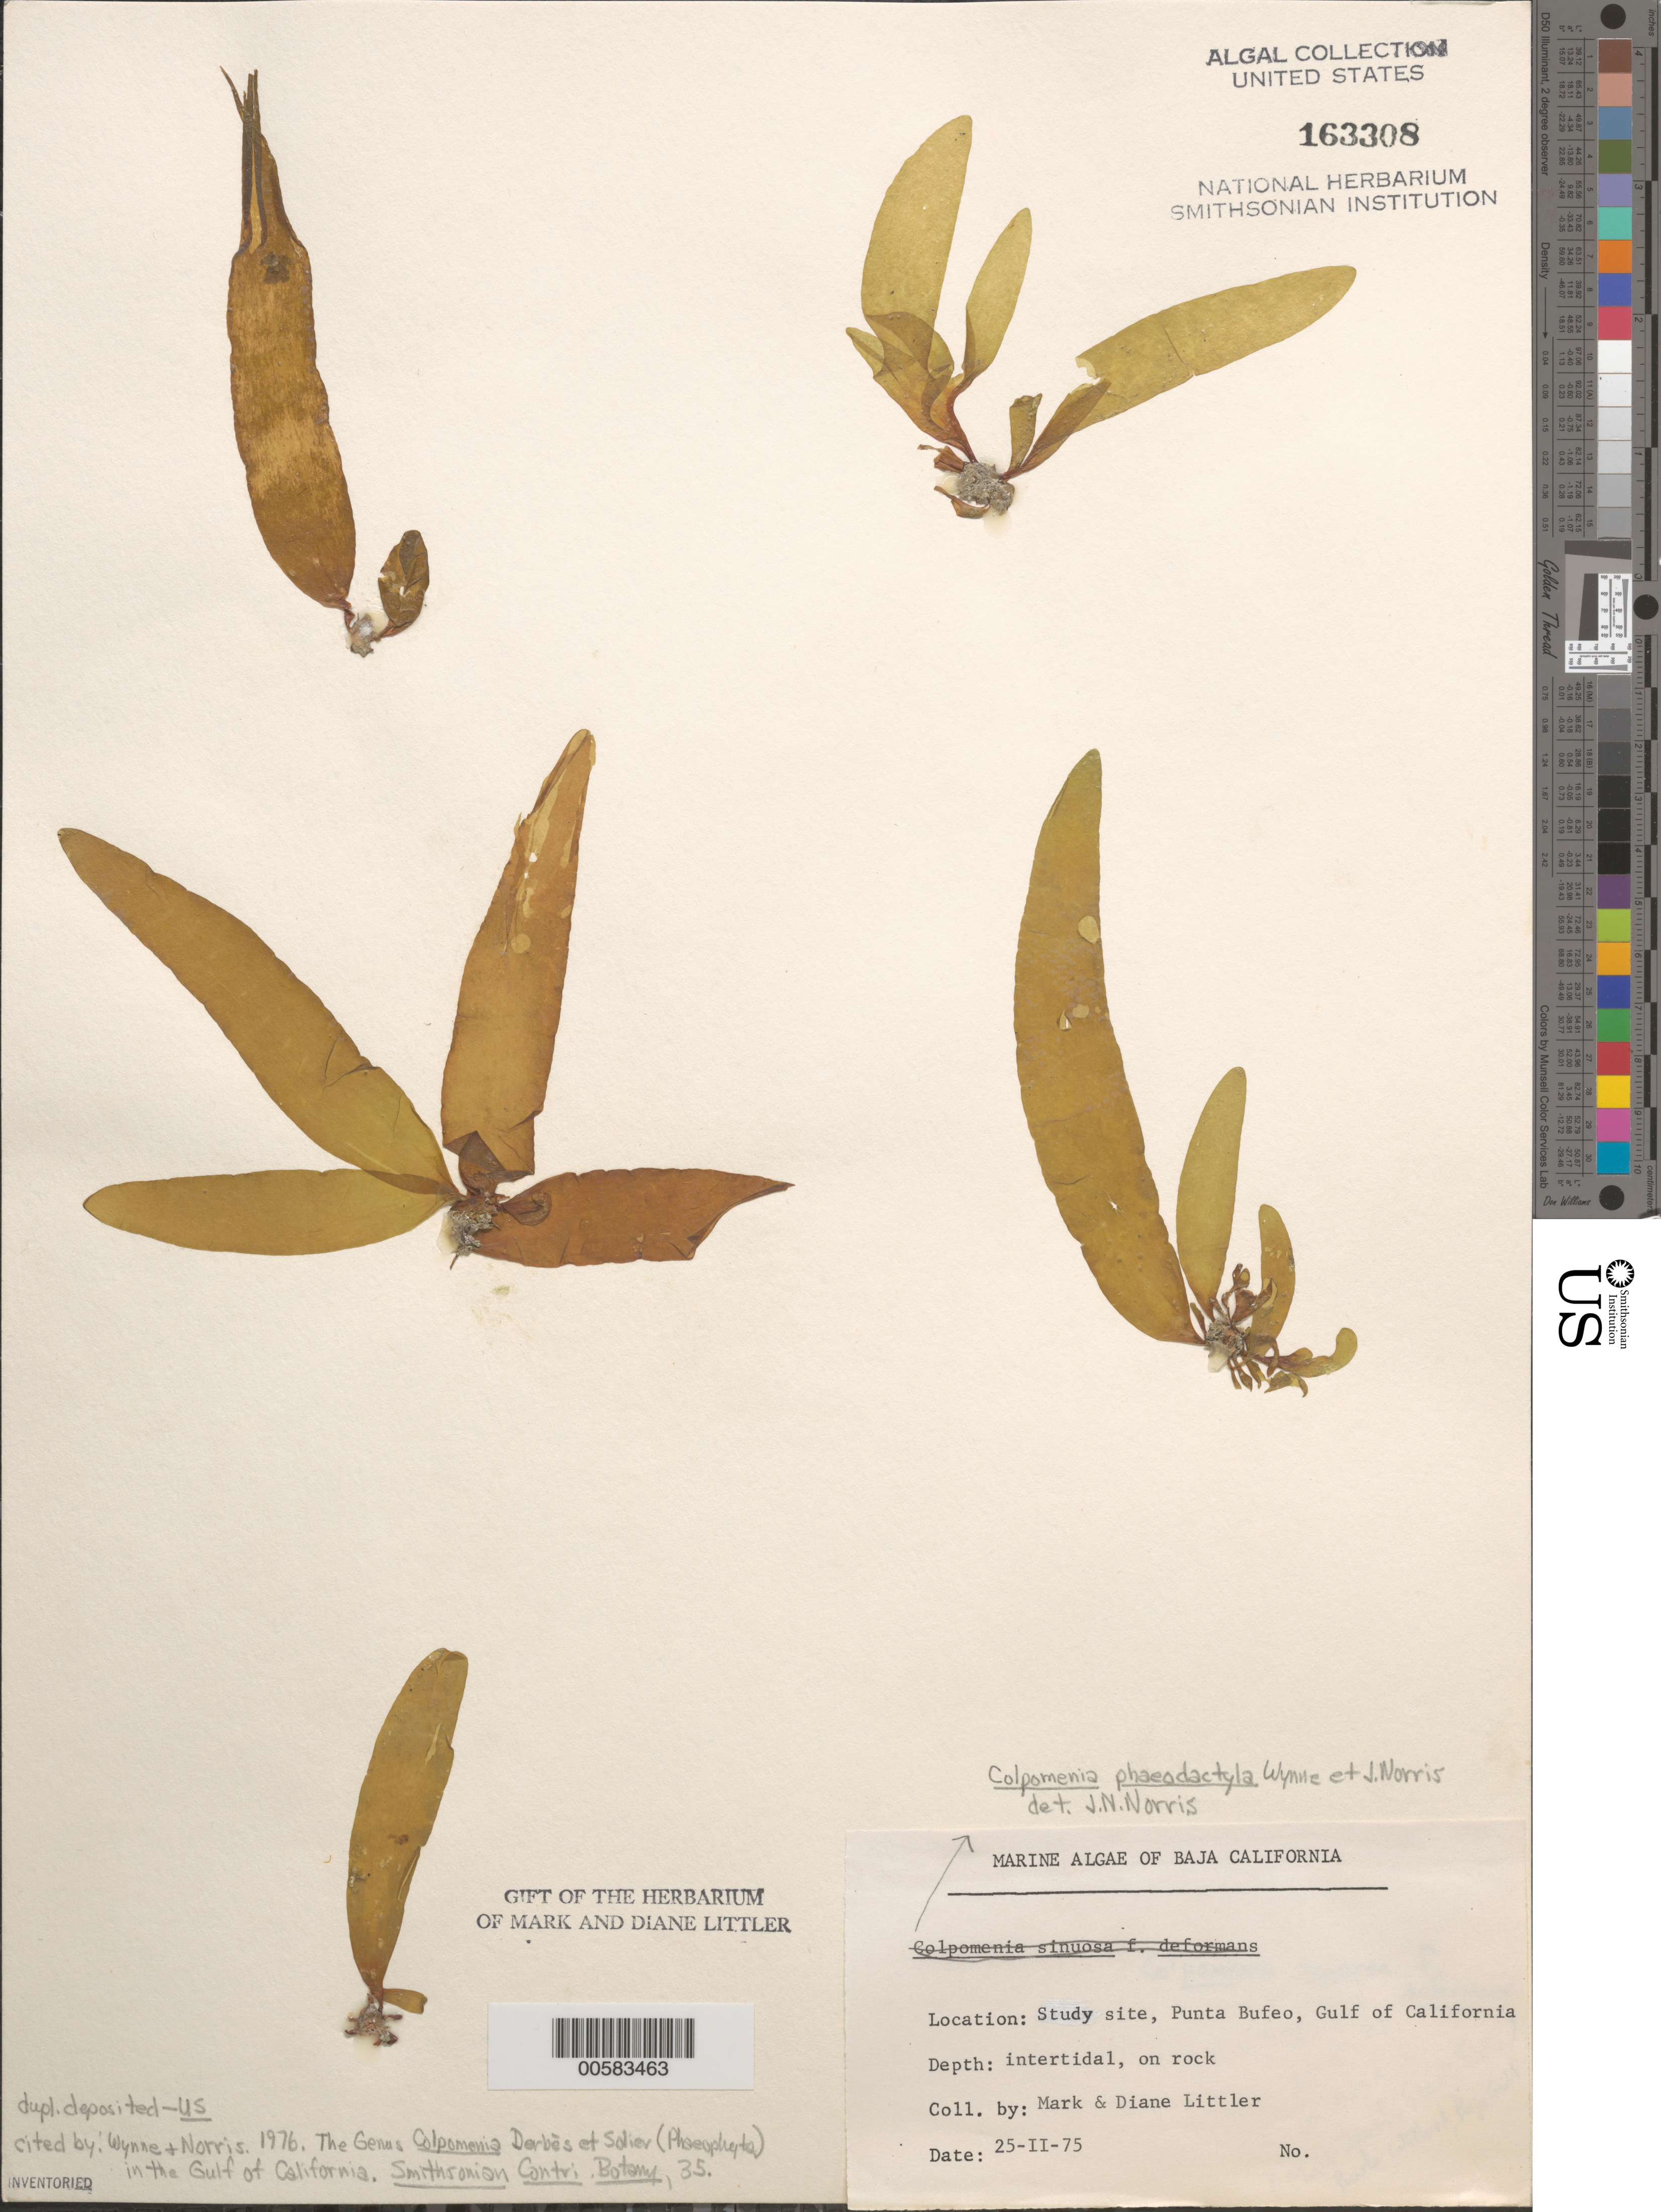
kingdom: Chromista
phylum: Ochrophyta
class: Phaeophyceae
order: Scytosiphonales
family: Scytosiphonaceae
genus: Dactylosiphon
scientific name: Dactylosiphon durvillei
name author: (Bory) Santiañez et al.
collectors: M. M. Littler & D. S. Littler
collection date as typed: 25 Feb 1975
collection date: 1975-02-25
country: Mexico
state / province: Baja California Norte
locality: Punta Bufeo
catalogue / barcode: US 163308